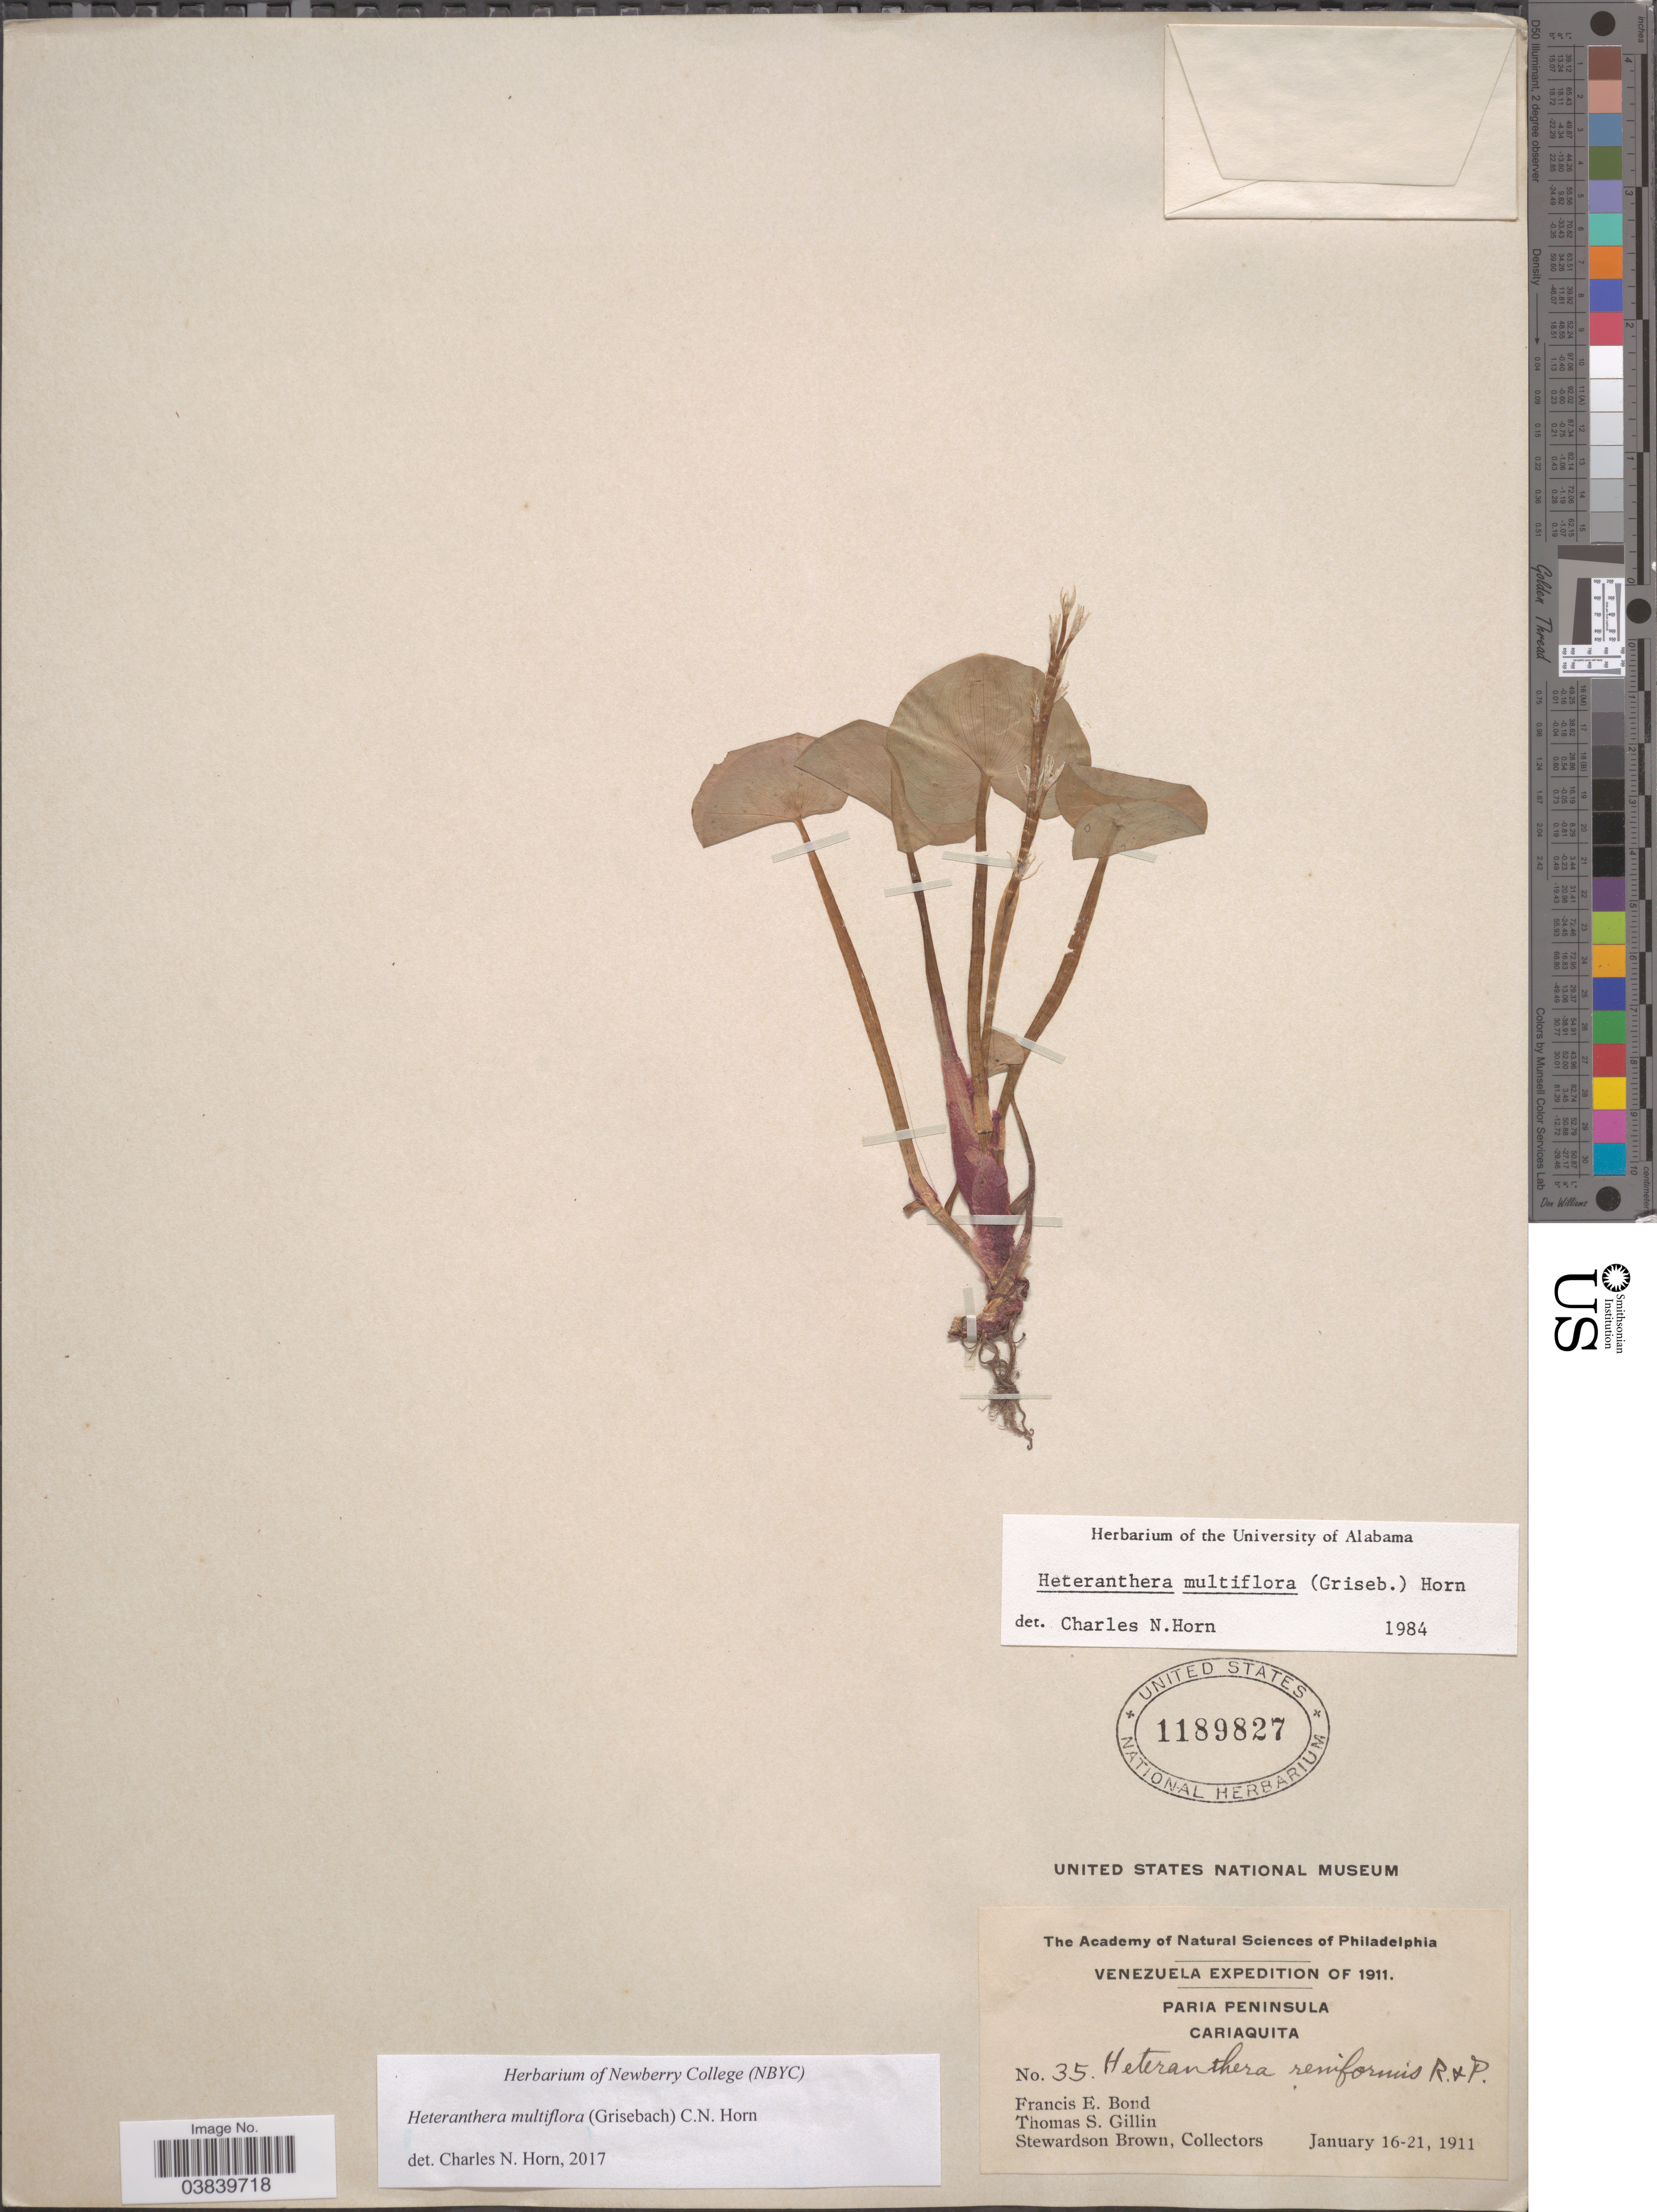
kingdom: Plantae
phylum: Tracheophyta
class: Liliopsida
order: Commelinales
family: Pontederiaceae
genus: Heteranthera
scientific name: Heteranthera multiflora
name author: (Griseb.) C.N. Horn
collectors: F. Bond, T. Gillin & S. Brown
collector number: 35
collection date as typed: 16-21 January 1911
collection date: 1911-01-16/1911-01-21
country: Venezuela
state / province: Sucre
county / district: Valdez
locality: Paria Peninsula, Cariaquito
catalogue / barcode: US 1189827